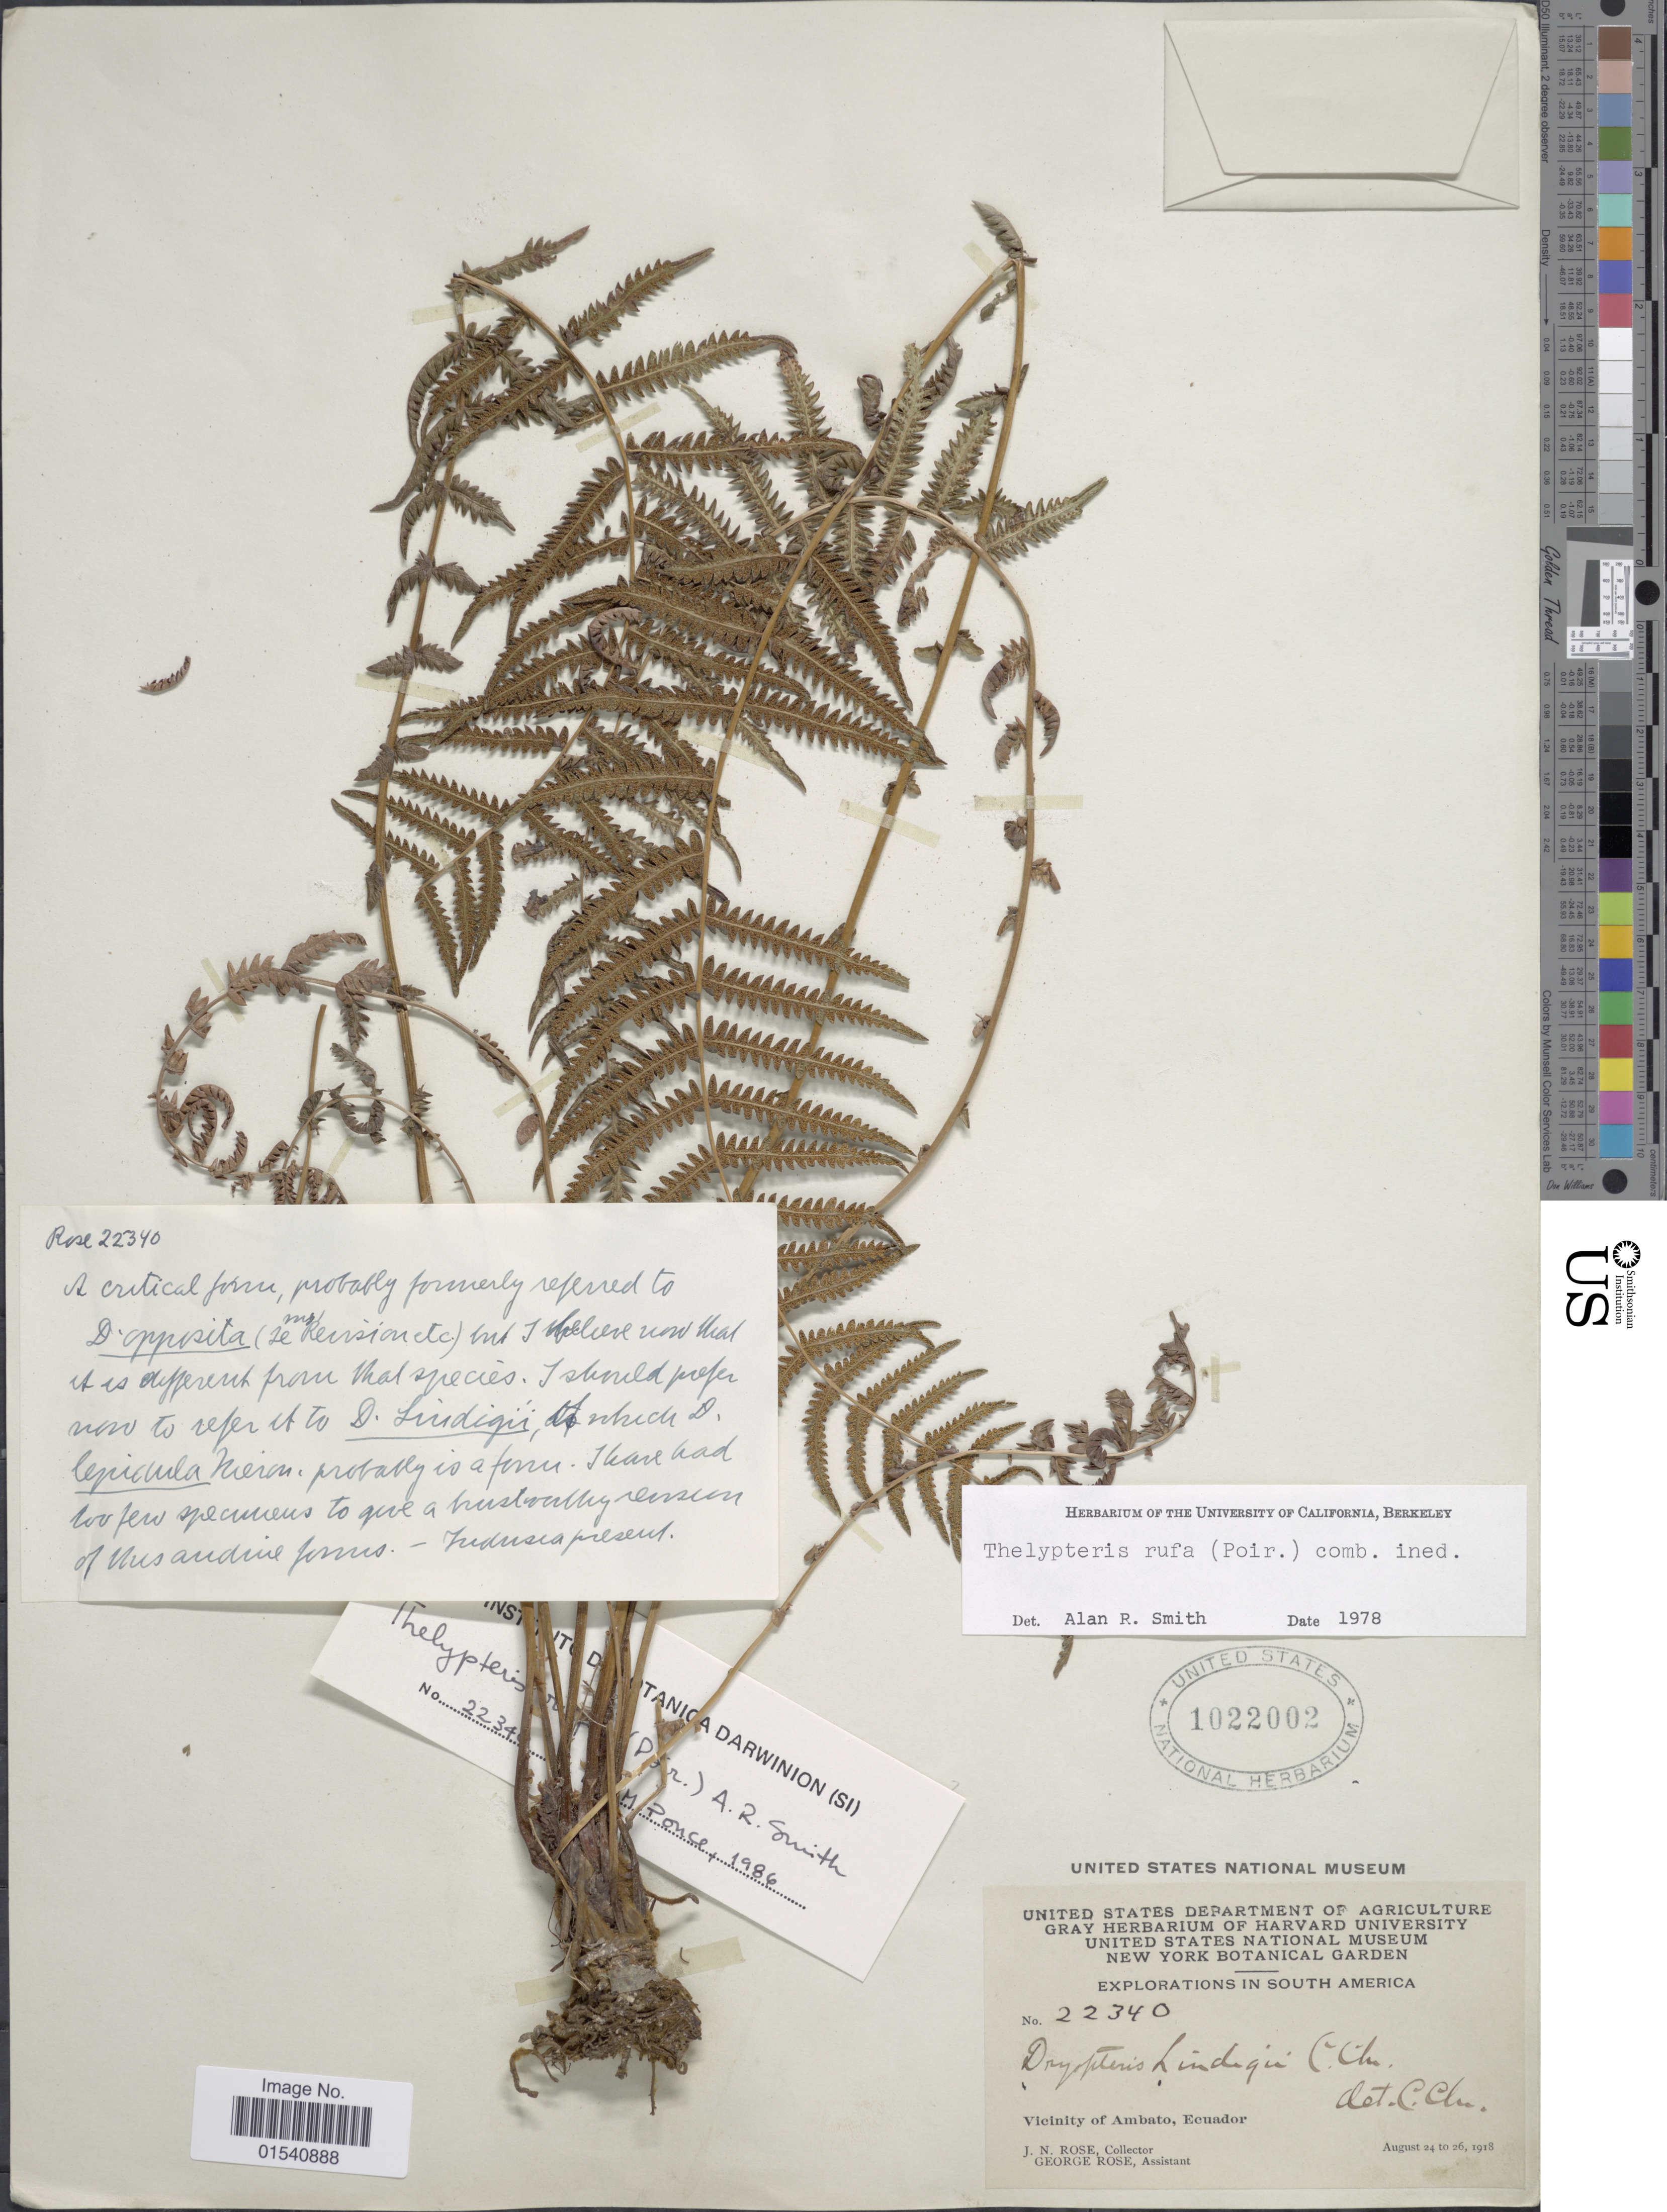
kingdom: Plantae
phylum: Tracheophyta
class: Polypodiopsida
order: Polypodiales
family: Thelypteridaceae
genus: Amauropelta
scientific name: Amauropelta rufa (Poir.) comb. nov., ined 2015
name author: (Poir.)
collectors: J. N. Rose & G. Rose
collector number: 22340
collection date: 1918-08-24/1918-08-26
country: Ecuador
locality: Vicinity of Ambato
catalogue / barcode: US 1022002